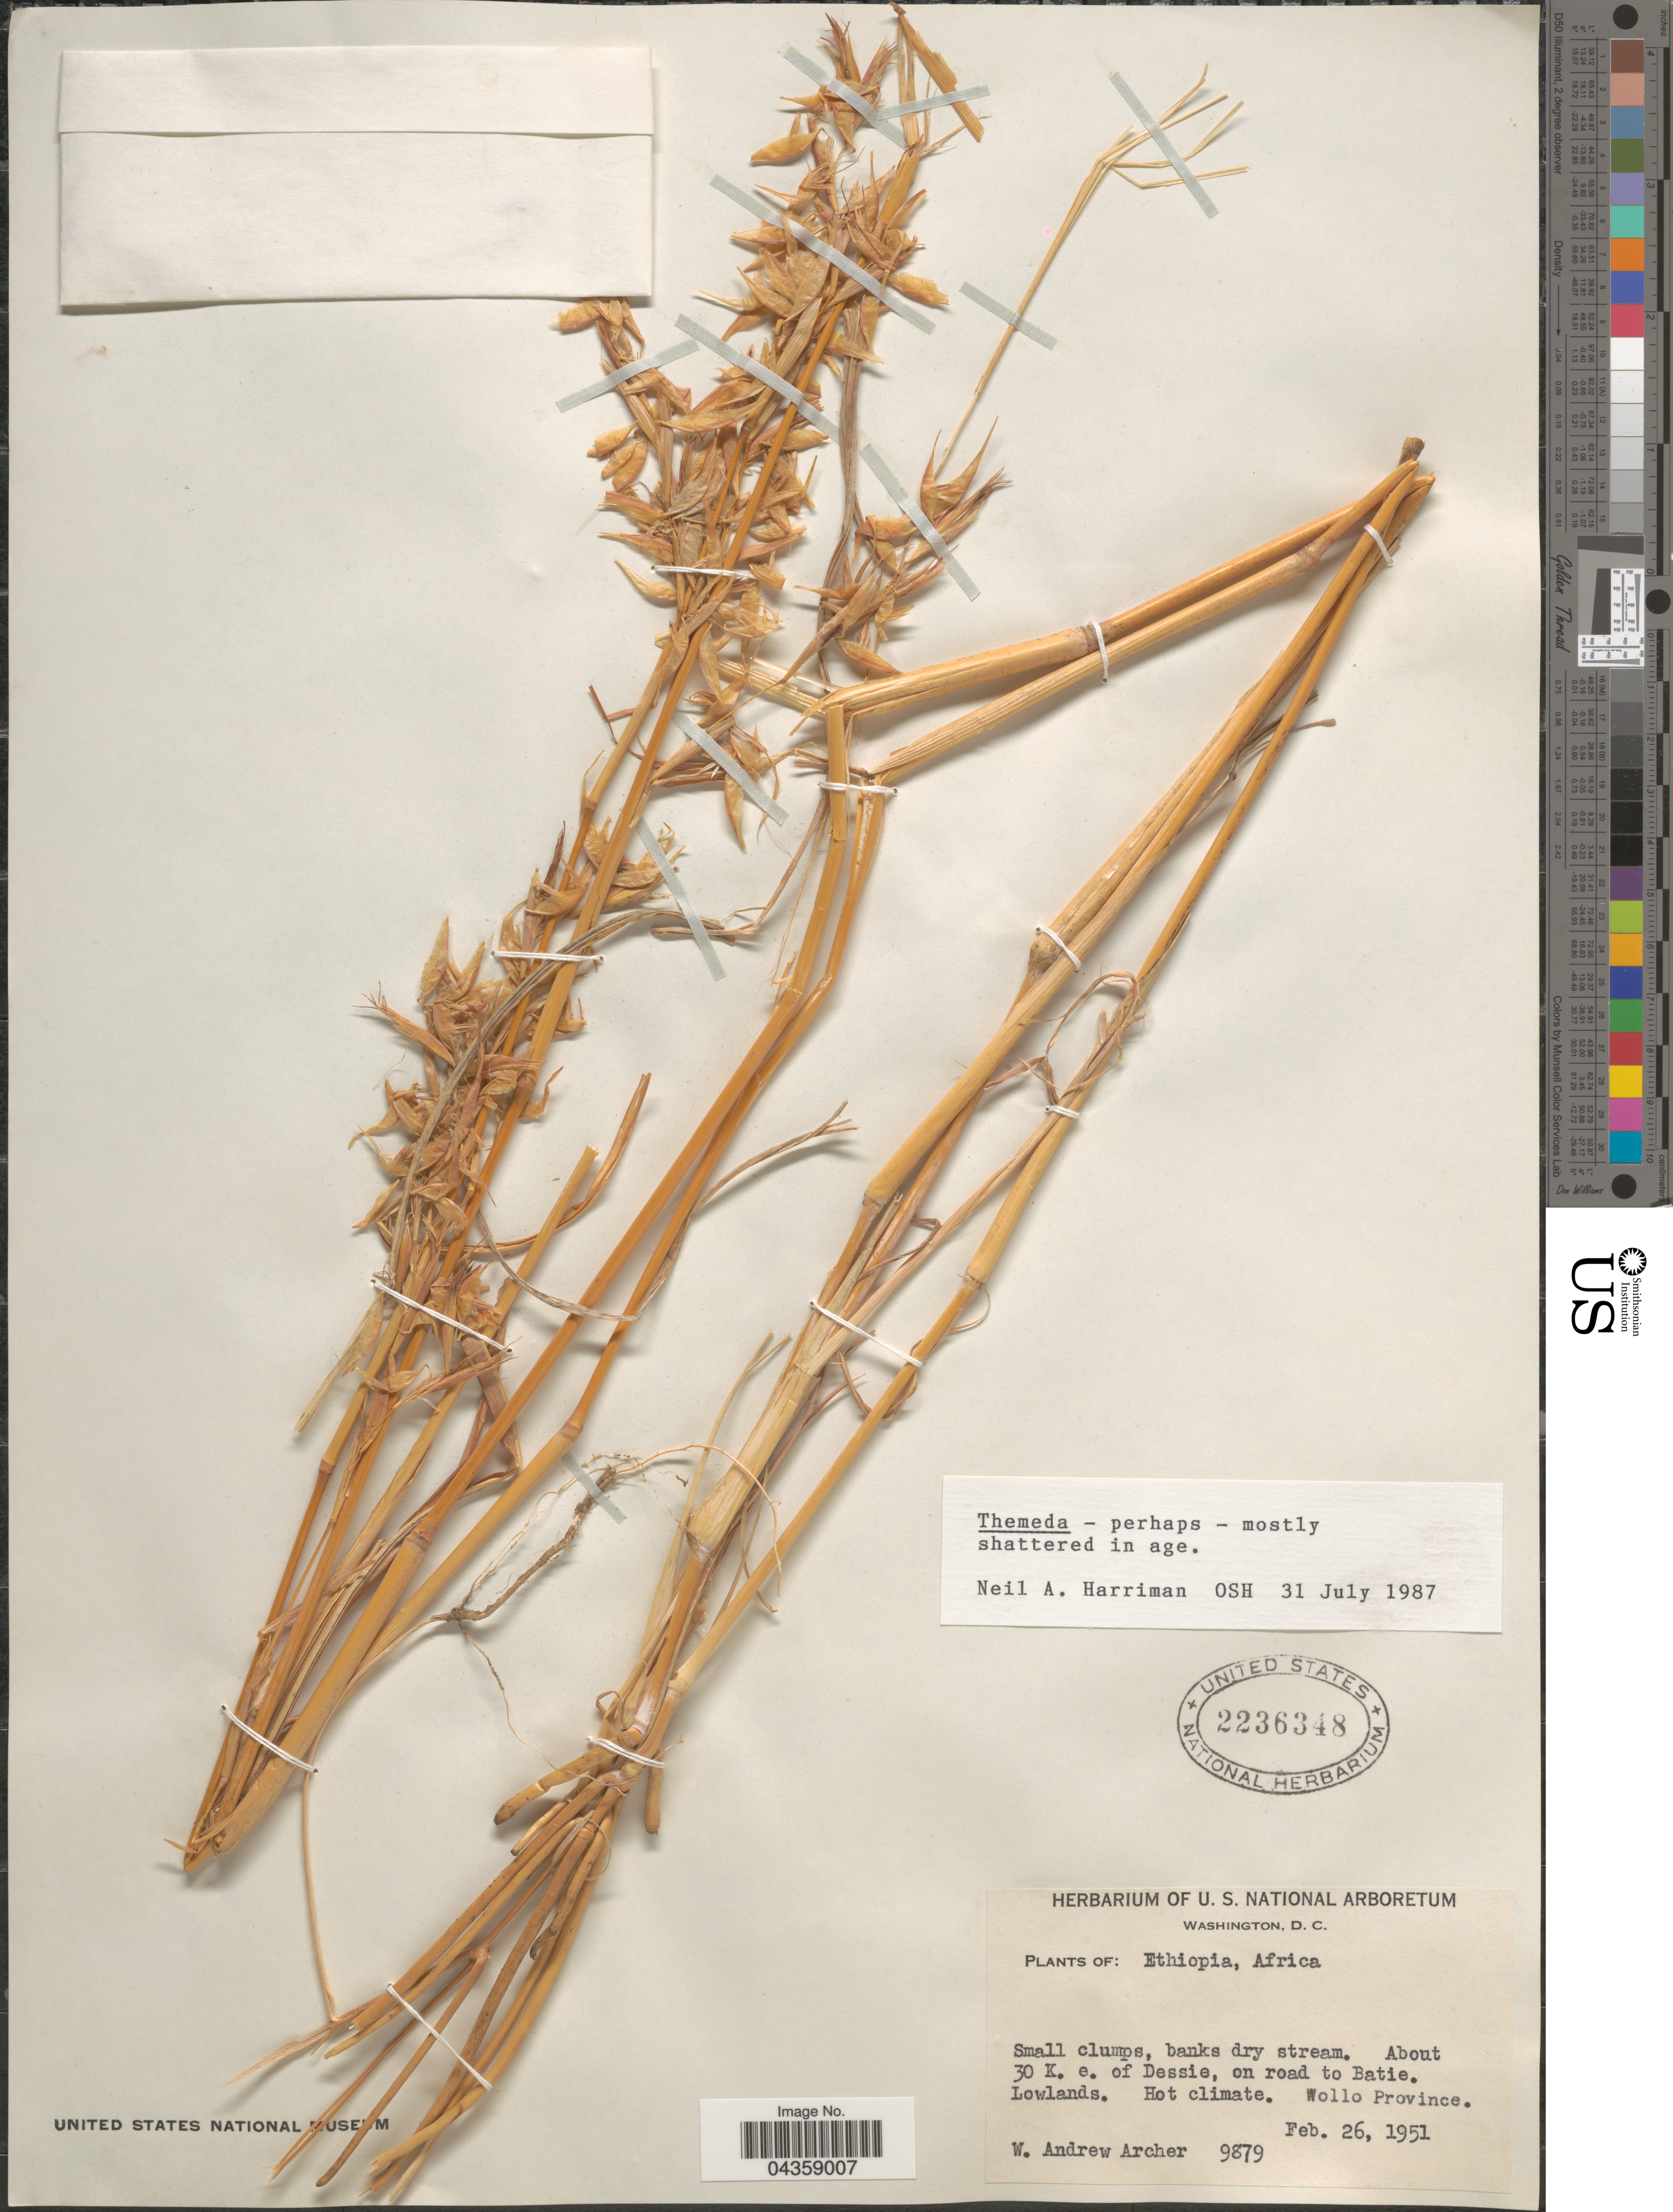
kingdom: Plantae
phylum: Tracheophyta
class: Liliopsida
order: Poales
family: Poaceae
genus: Themeda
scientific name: Themeda sp.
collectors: W. A. Archer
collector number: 9879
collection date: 1951-02-26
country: Ethiopia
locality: About 30 K. e. of Dessie, on road to Batie. Wollo Province.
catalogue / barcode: US 2236348